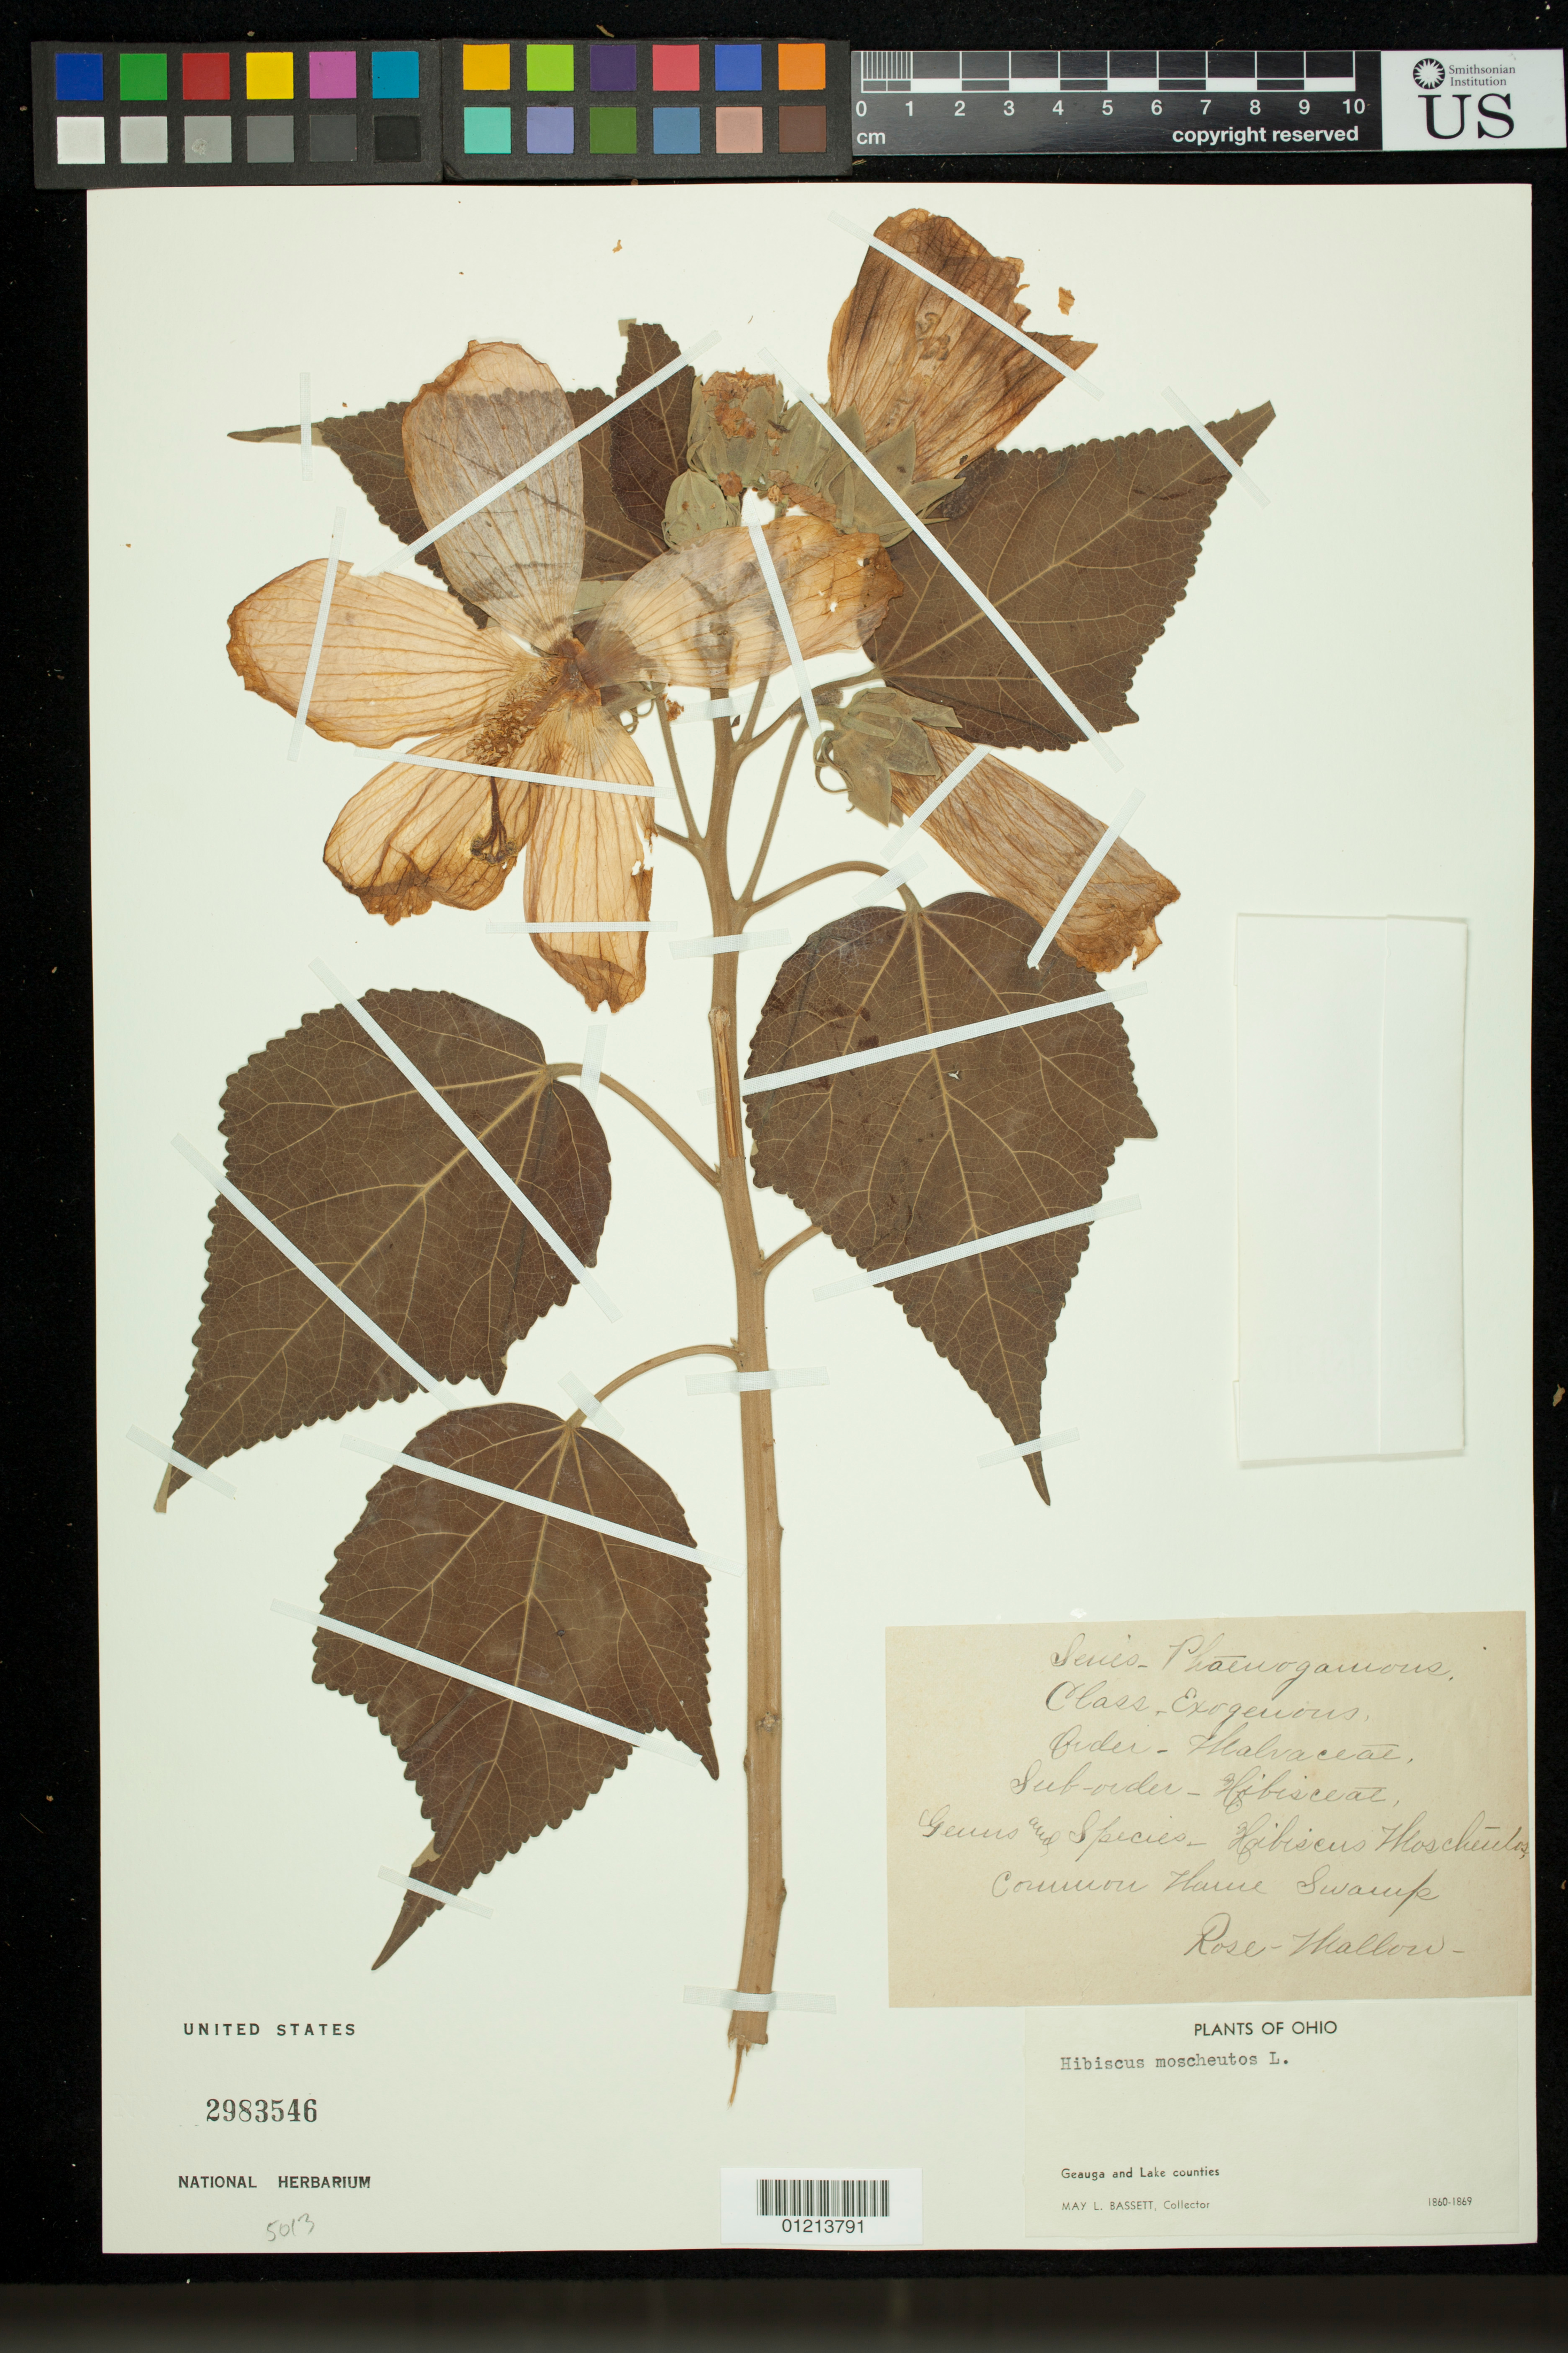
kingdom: Plantae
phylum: Tracheophyta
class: Magnoliopsida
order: Malvales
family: Malvaceae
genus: Hibiscus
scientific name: Hibiscus moscheutos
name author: L.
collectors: M. L. Bassett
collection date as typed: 1860 to -- --- 1869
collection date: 1860/1869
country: United States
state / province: Ohio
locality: Geauga and Lake counties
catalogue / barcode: US 2983546